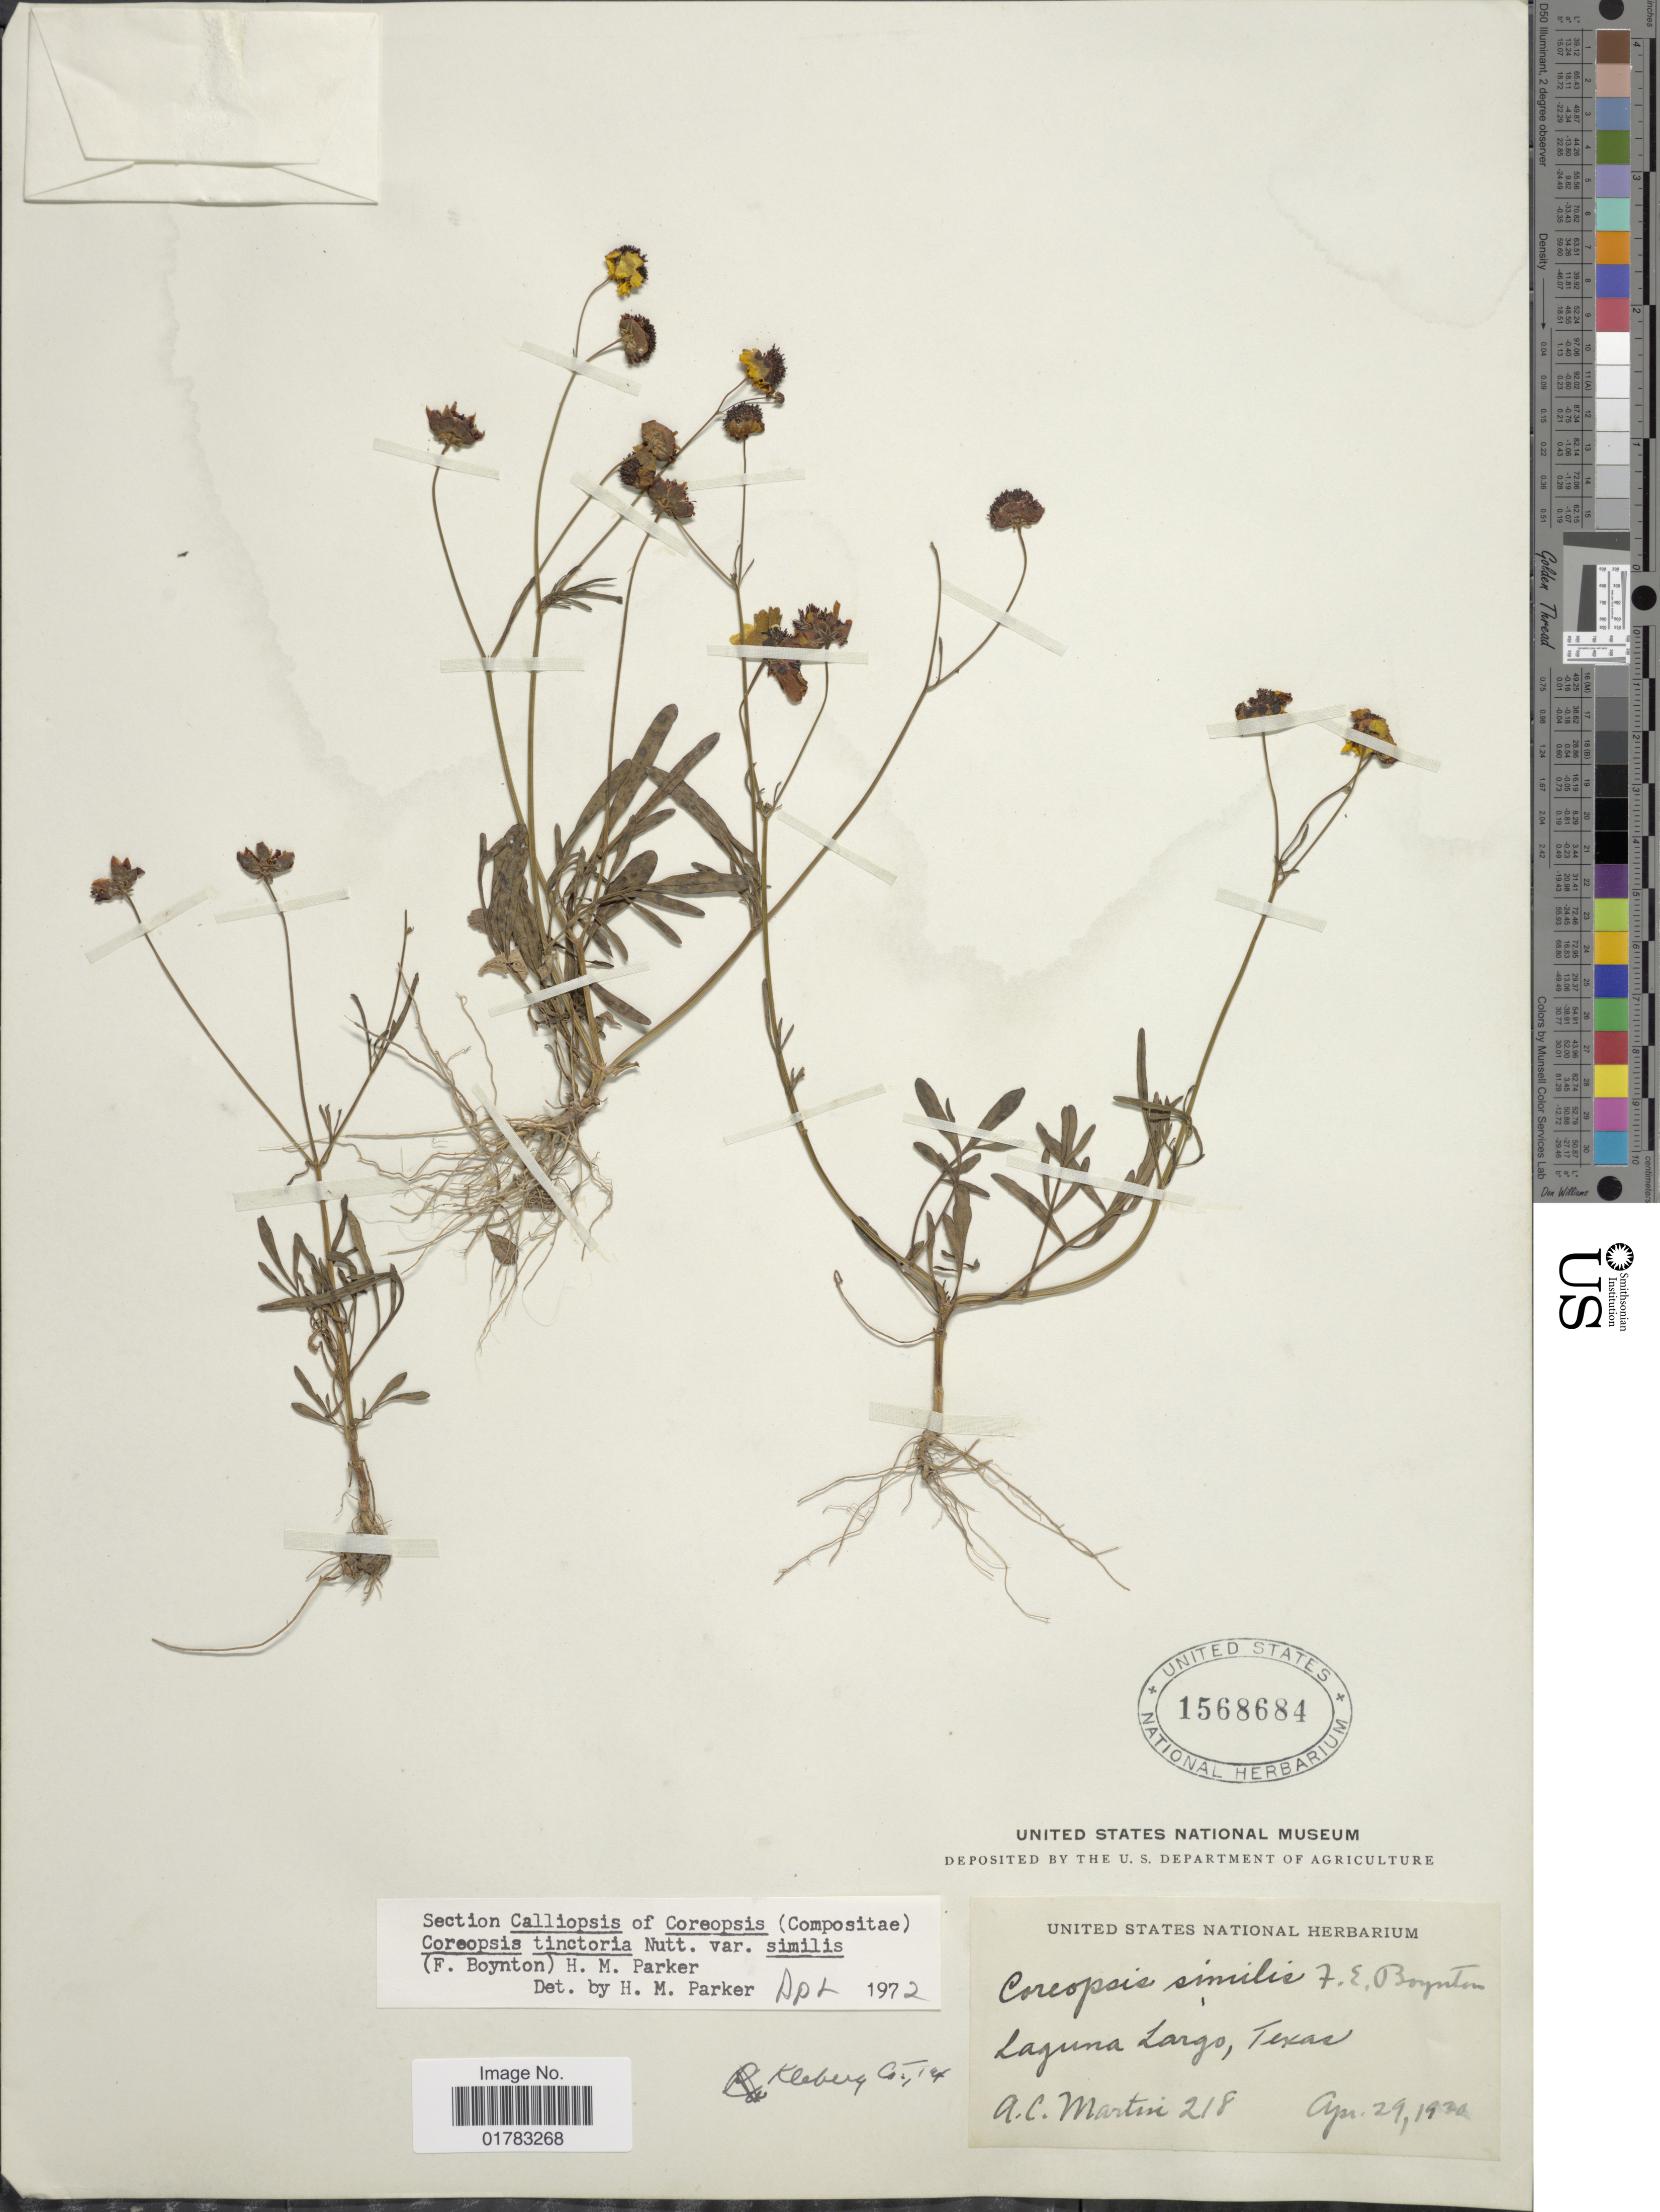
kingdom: Plantae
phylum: Tracheophyta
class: Magnoliopsida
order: Asterales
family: Asteraceae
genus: Coreopsis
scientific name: Coreopsis tinctoria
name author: Nutt.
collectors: A. C. Martin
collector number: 218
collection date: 1930-04-29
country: United States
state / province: Texas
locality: Laguna Largo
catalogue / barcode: US 1568684